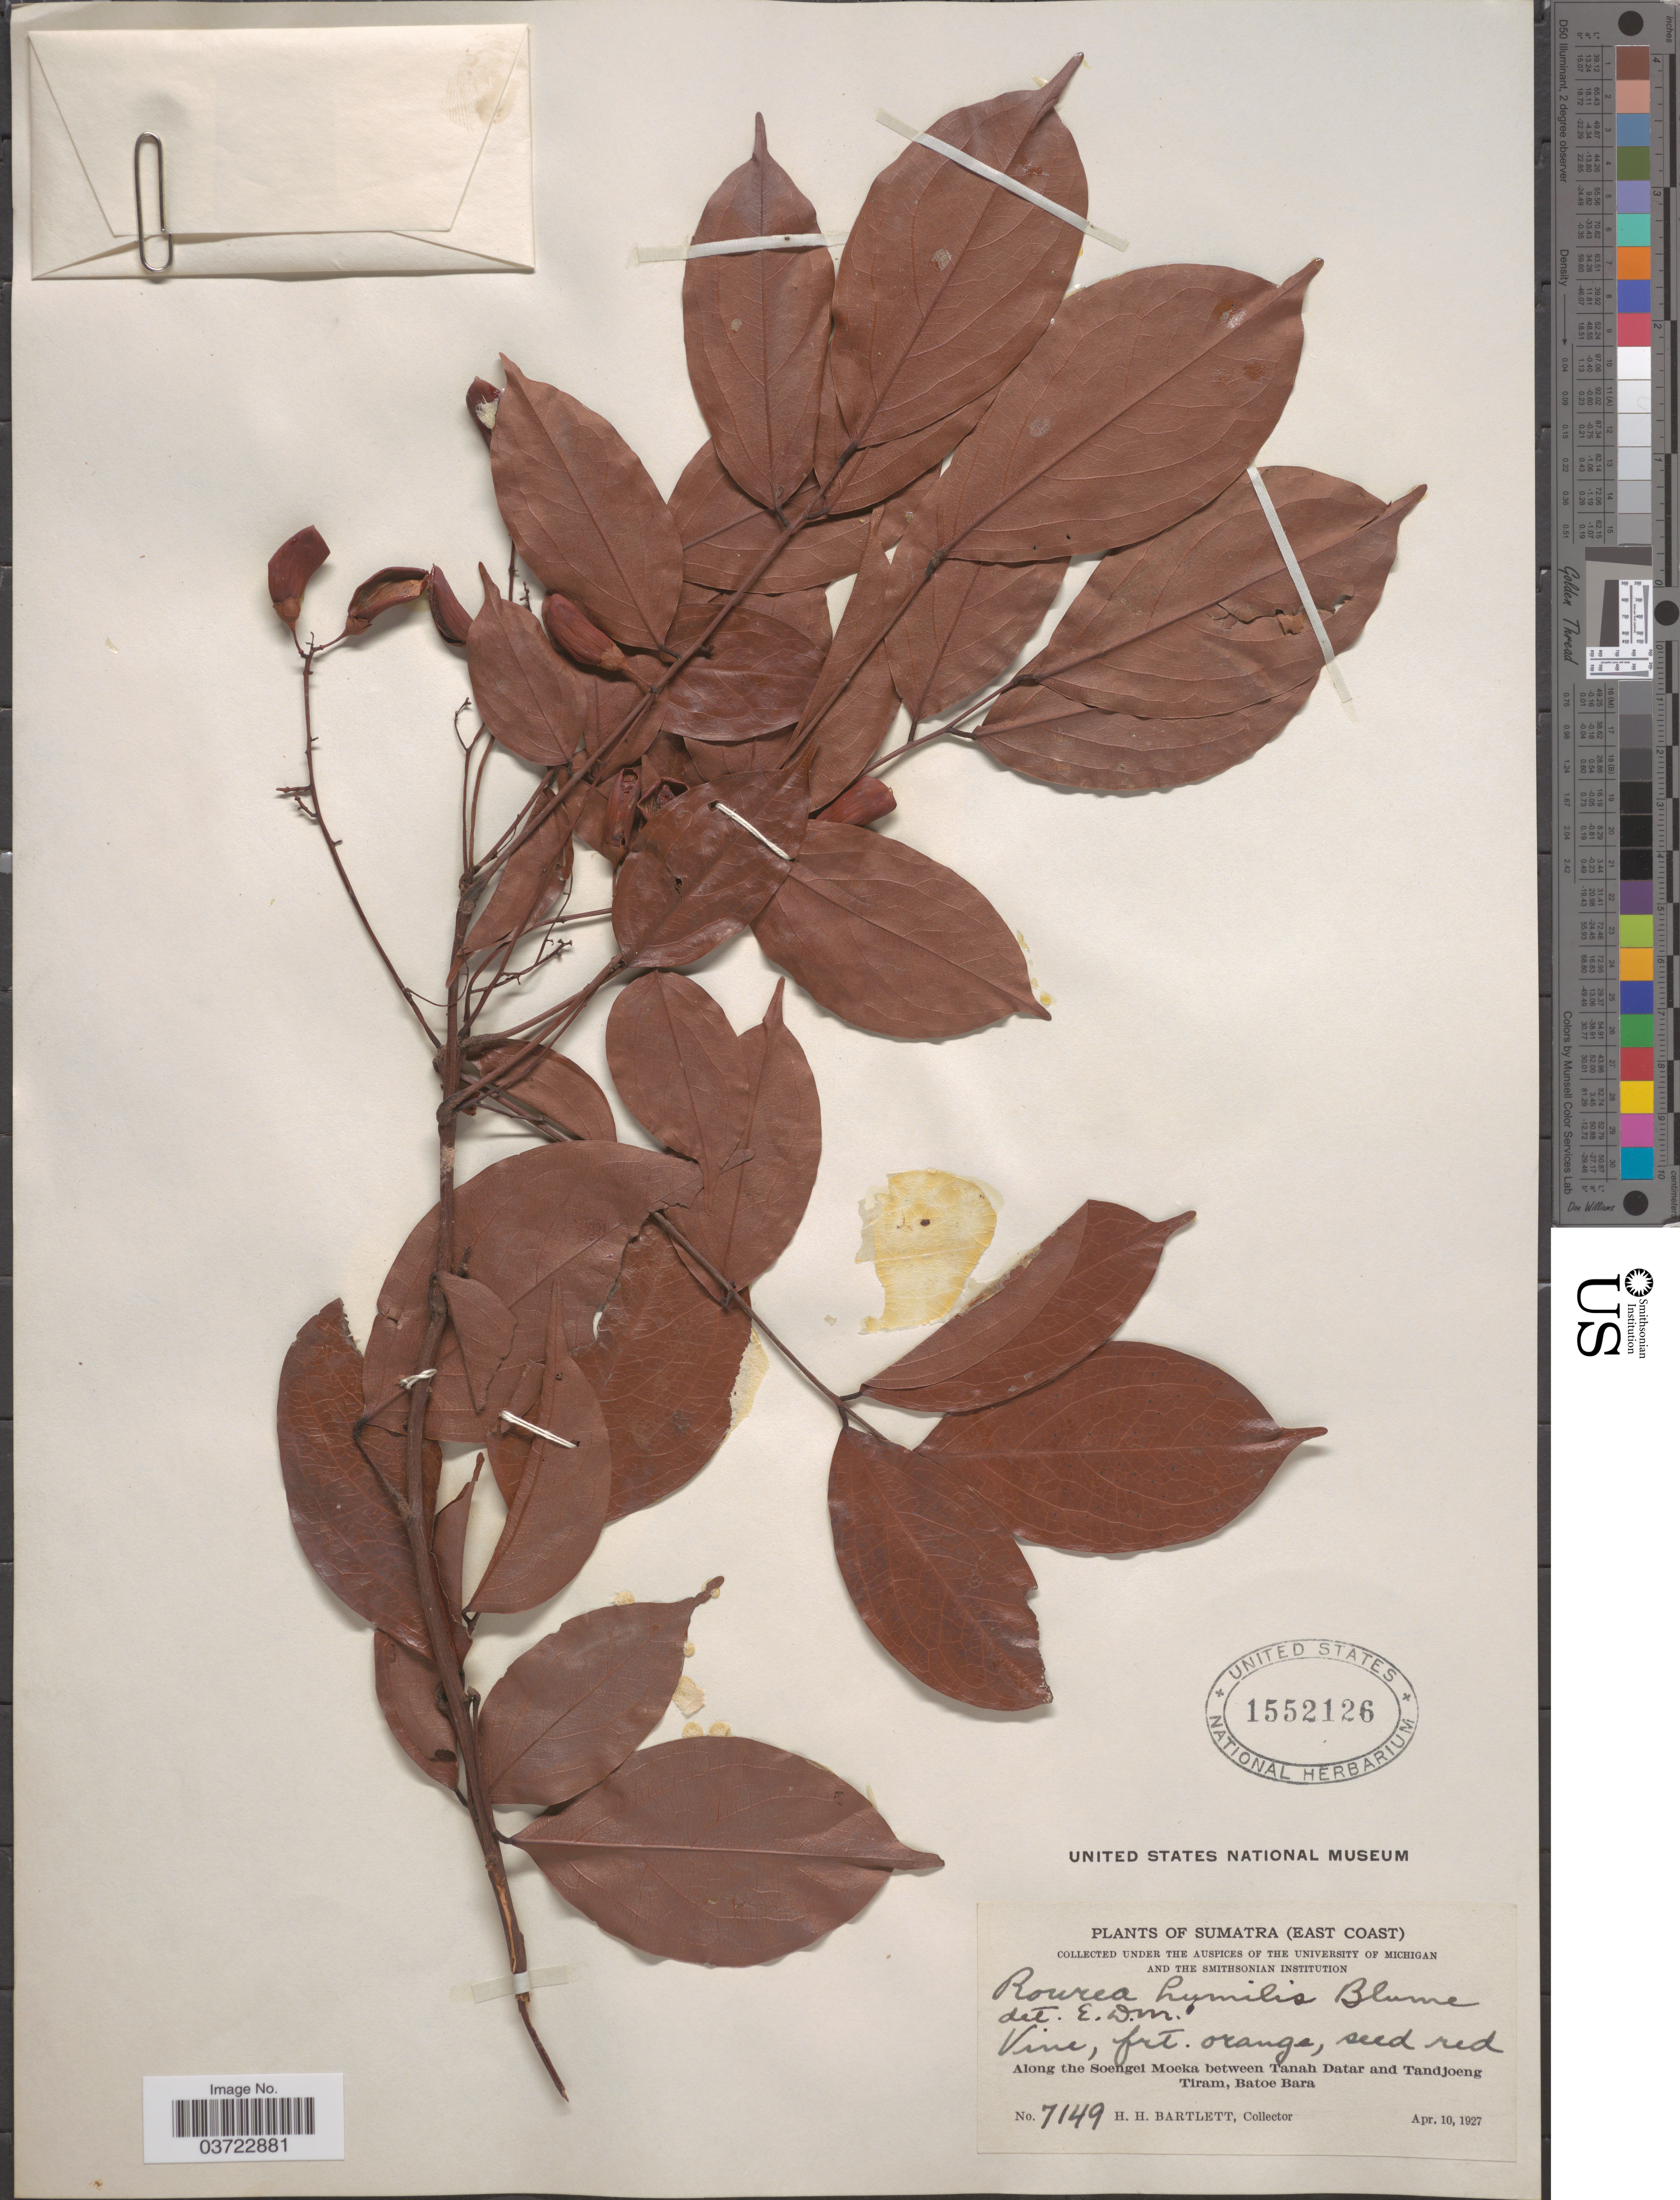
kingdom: Plantae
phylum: Tracheophyta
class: Magnoliopsida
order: Oxalidales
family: Connaraceae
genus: Rourea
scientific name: Rourea humilis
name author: Blume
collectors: H. H. Bartlett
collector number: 7149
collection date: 1927-04-10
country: Indonesia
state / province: Sumatra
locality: East Coast. Along the Soengei Moeka between Tanah Datar and Tandjoeng Tiram, Batoe Bara.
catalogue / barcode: US 1552126